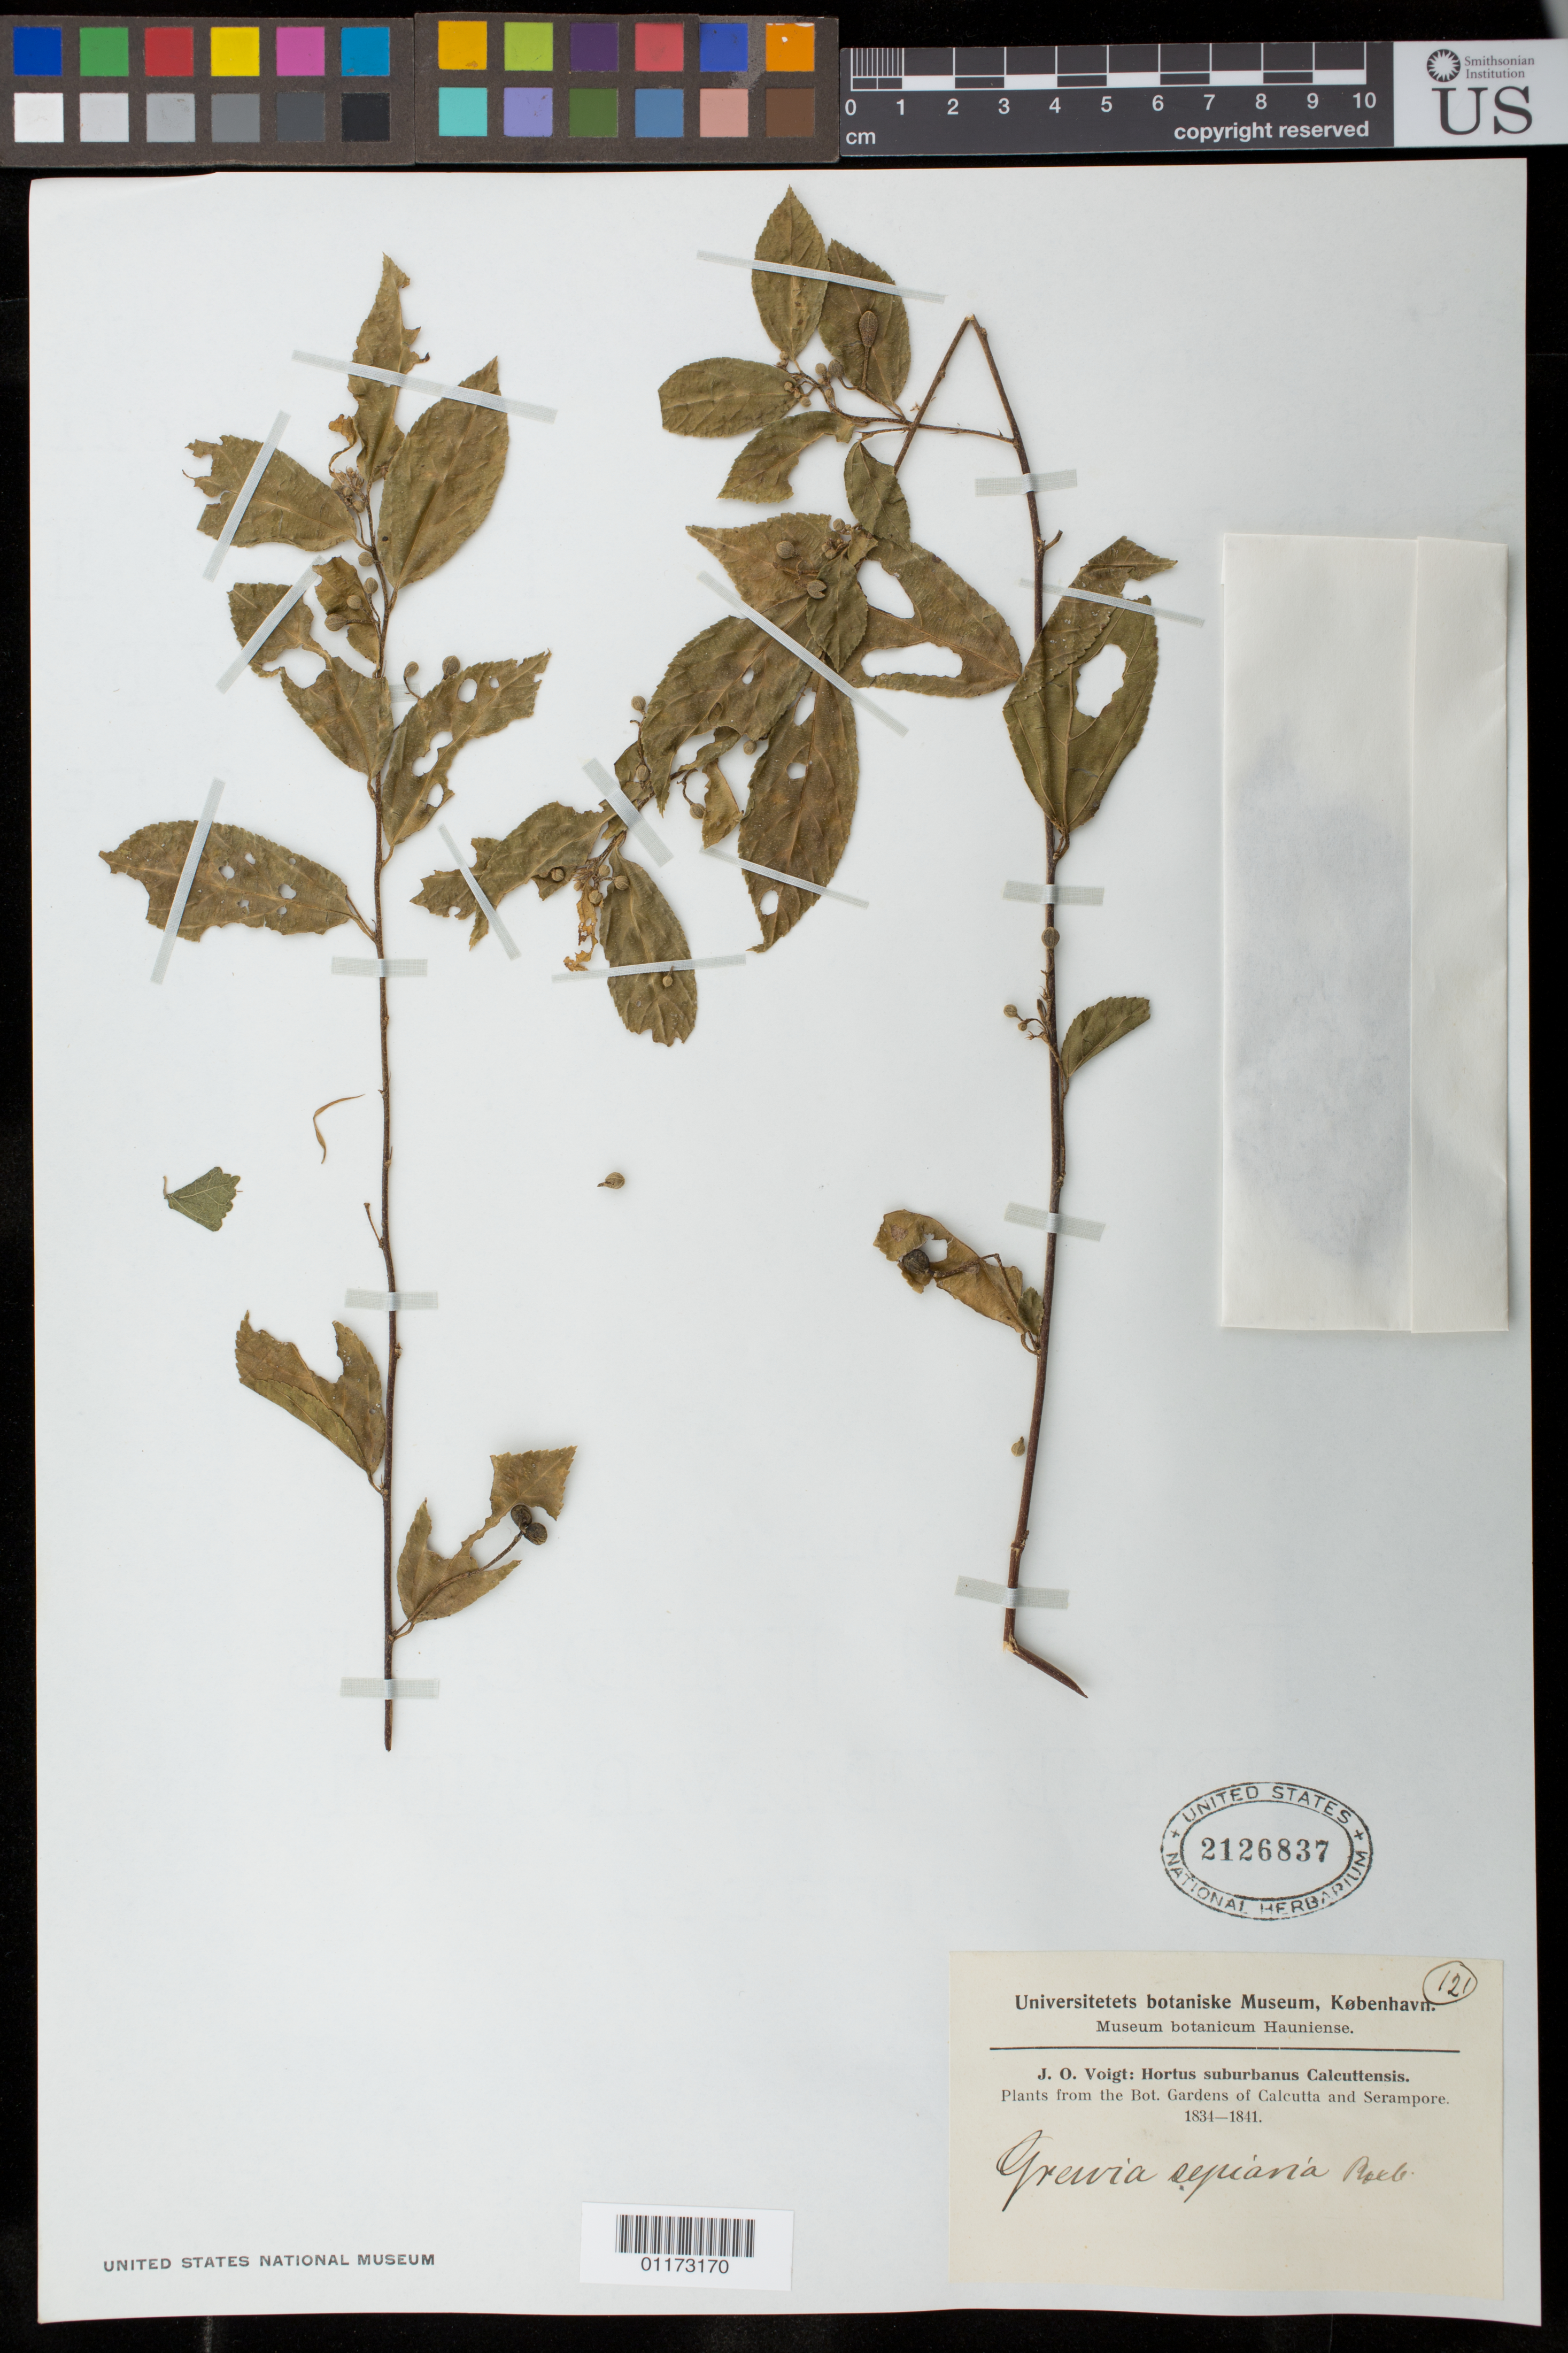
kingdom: Plantae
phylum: Tracheophyta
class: Magnoliopsida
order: Malvales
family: Malvaceae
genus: Grewia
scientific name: Grewia sepiaria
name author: Roxb.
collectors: J. O. Voigt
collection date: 1834/1841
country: India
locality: Plants from the Bot. Gardens of Calcutta and Serampore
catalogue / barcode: US 2126837